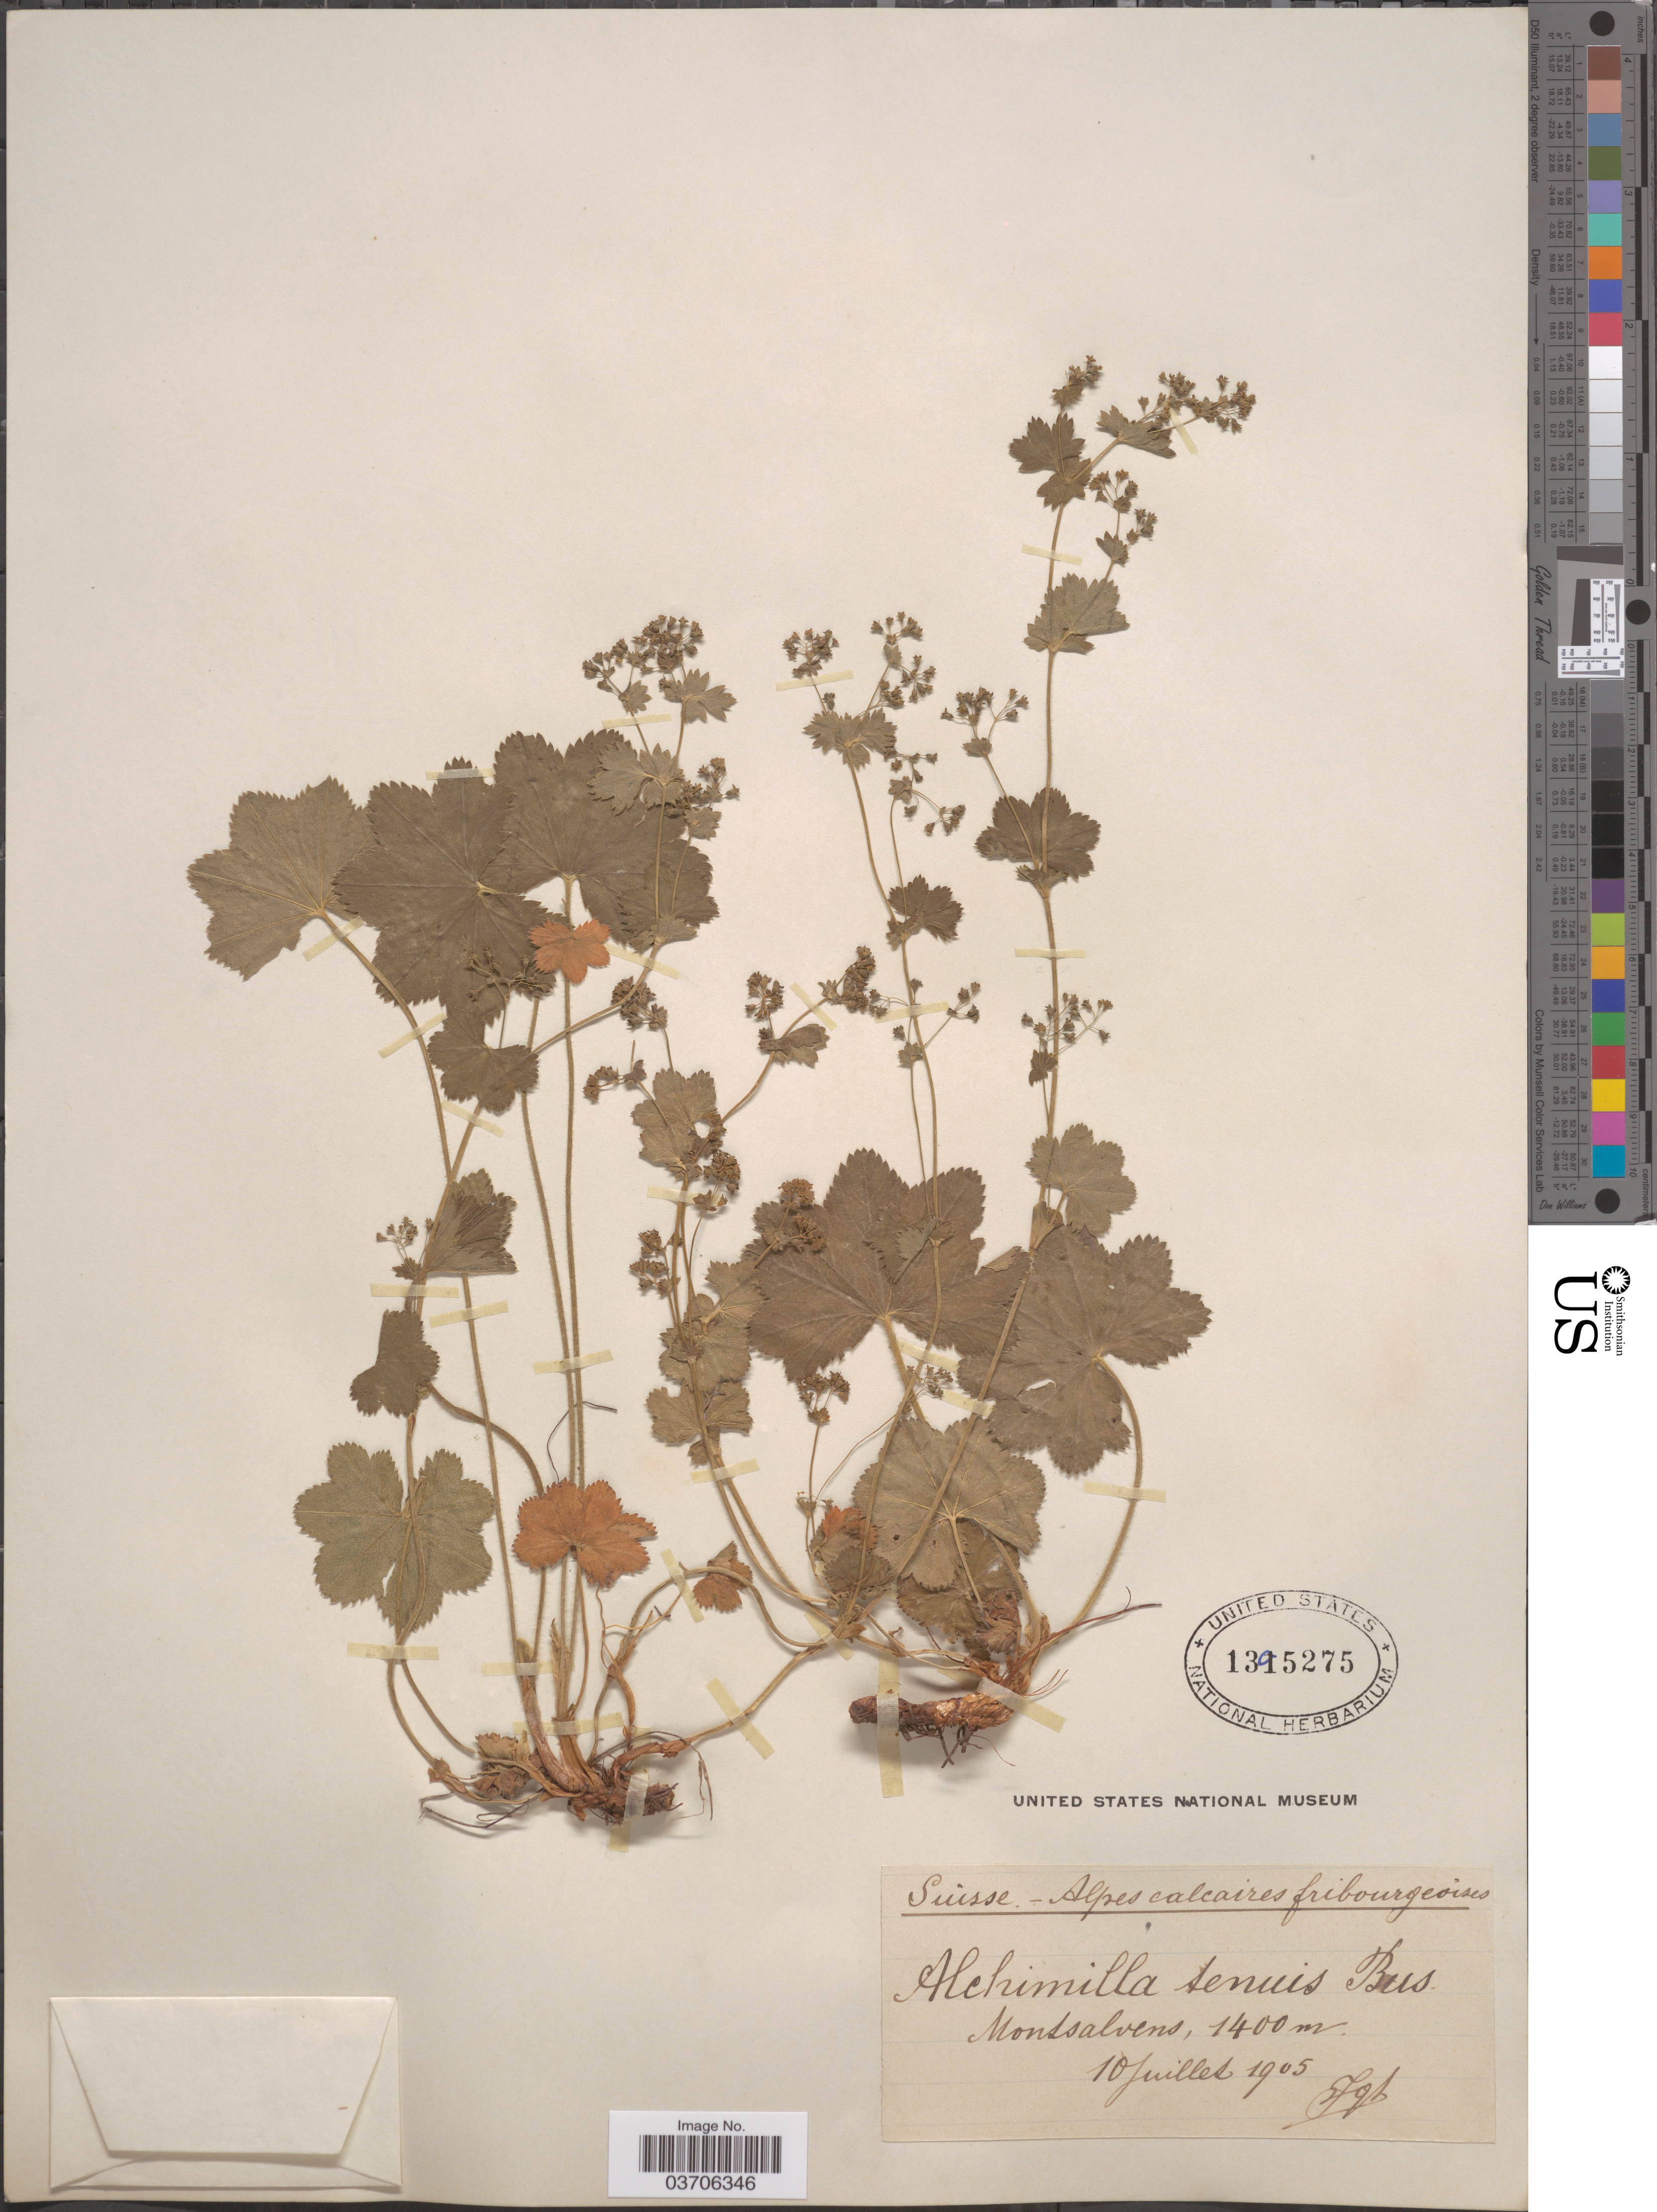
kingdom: Plantae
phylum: Tracheophyta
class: Magnoliopsida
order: Rosales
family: Rosaceae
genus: Alchemilla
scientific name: Alchemilla tenuis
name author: Buser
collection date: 1905-07-10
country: Switzerland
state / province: Fribourg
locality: Suisse-Alpes calcaires fribourgeoises. Montsalvens.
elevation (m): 1400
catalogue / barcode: US 1395275